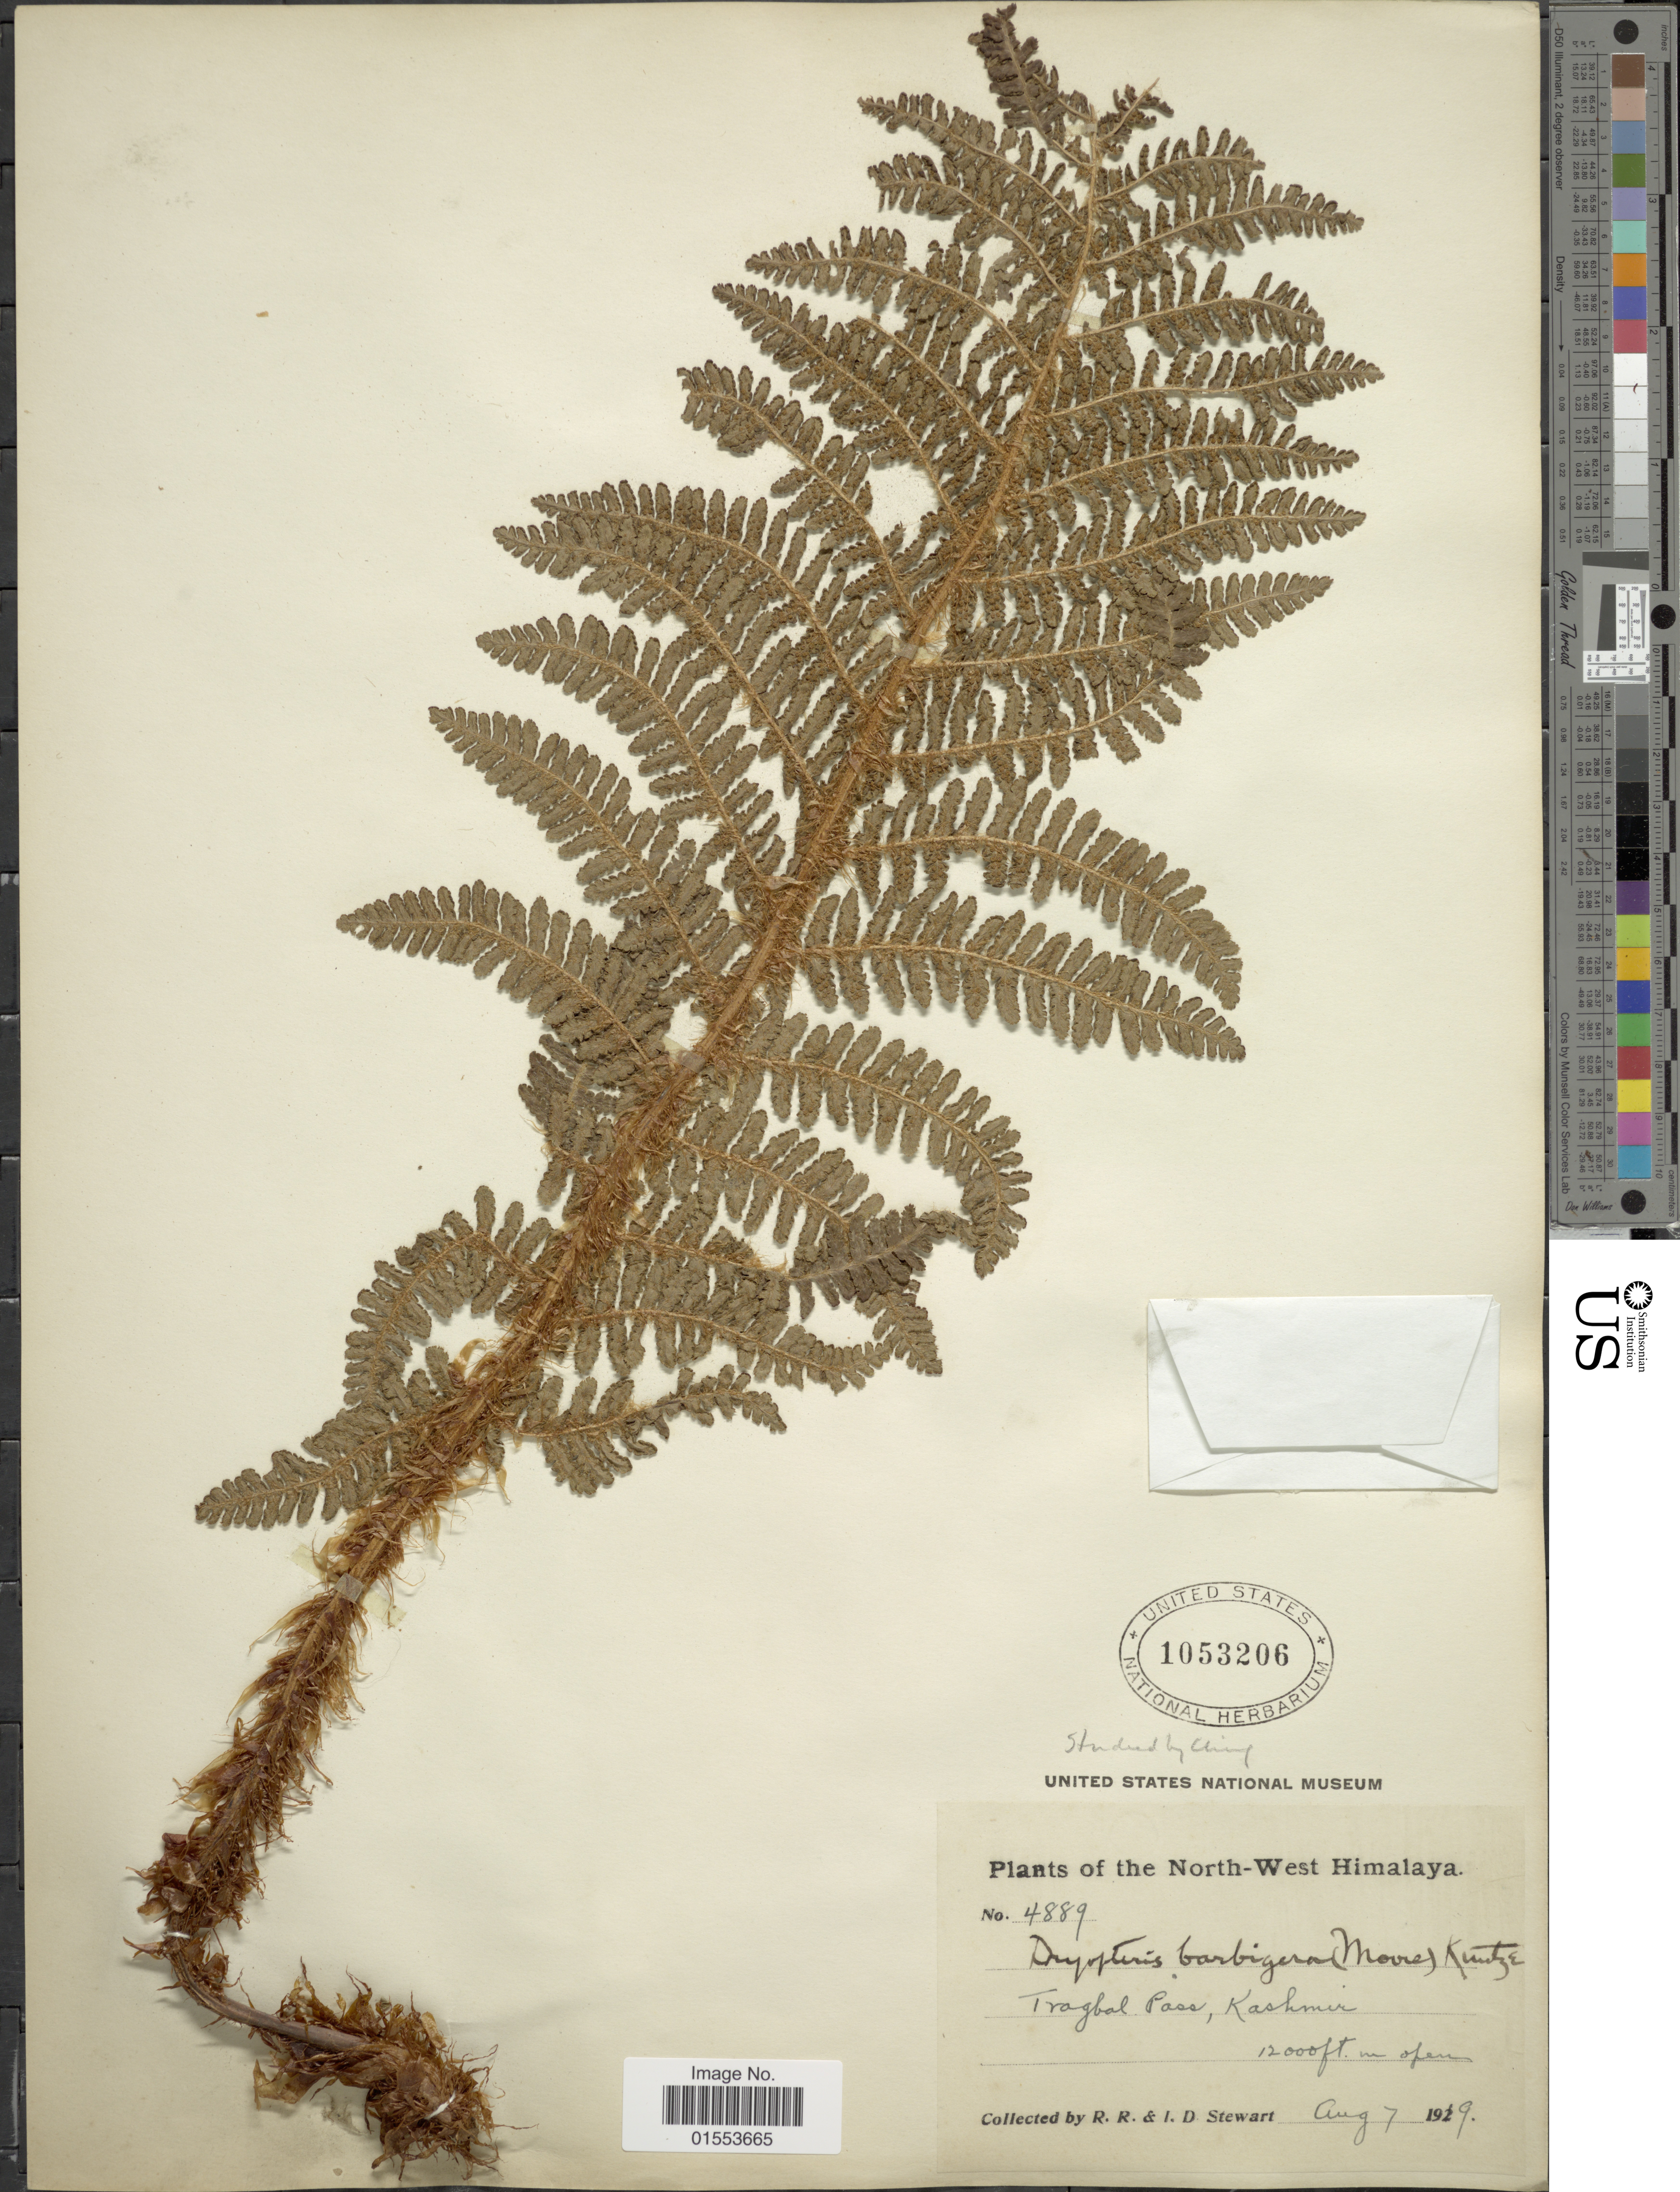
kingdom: Plantae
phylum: Tracheophyta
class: Polypodiopsida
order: Polypodiales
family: Dryopteridaceae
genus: Dryopteris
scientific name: Dryopteris barbigera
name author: (Hook.) Kuntze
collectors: R. R. Stewart & I. Stewart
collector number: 4889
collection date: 1919-08-07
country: India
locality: North-West Himalaya, Tragbal Pass, Kashmir.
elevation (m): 3658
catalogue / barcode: US 1053206